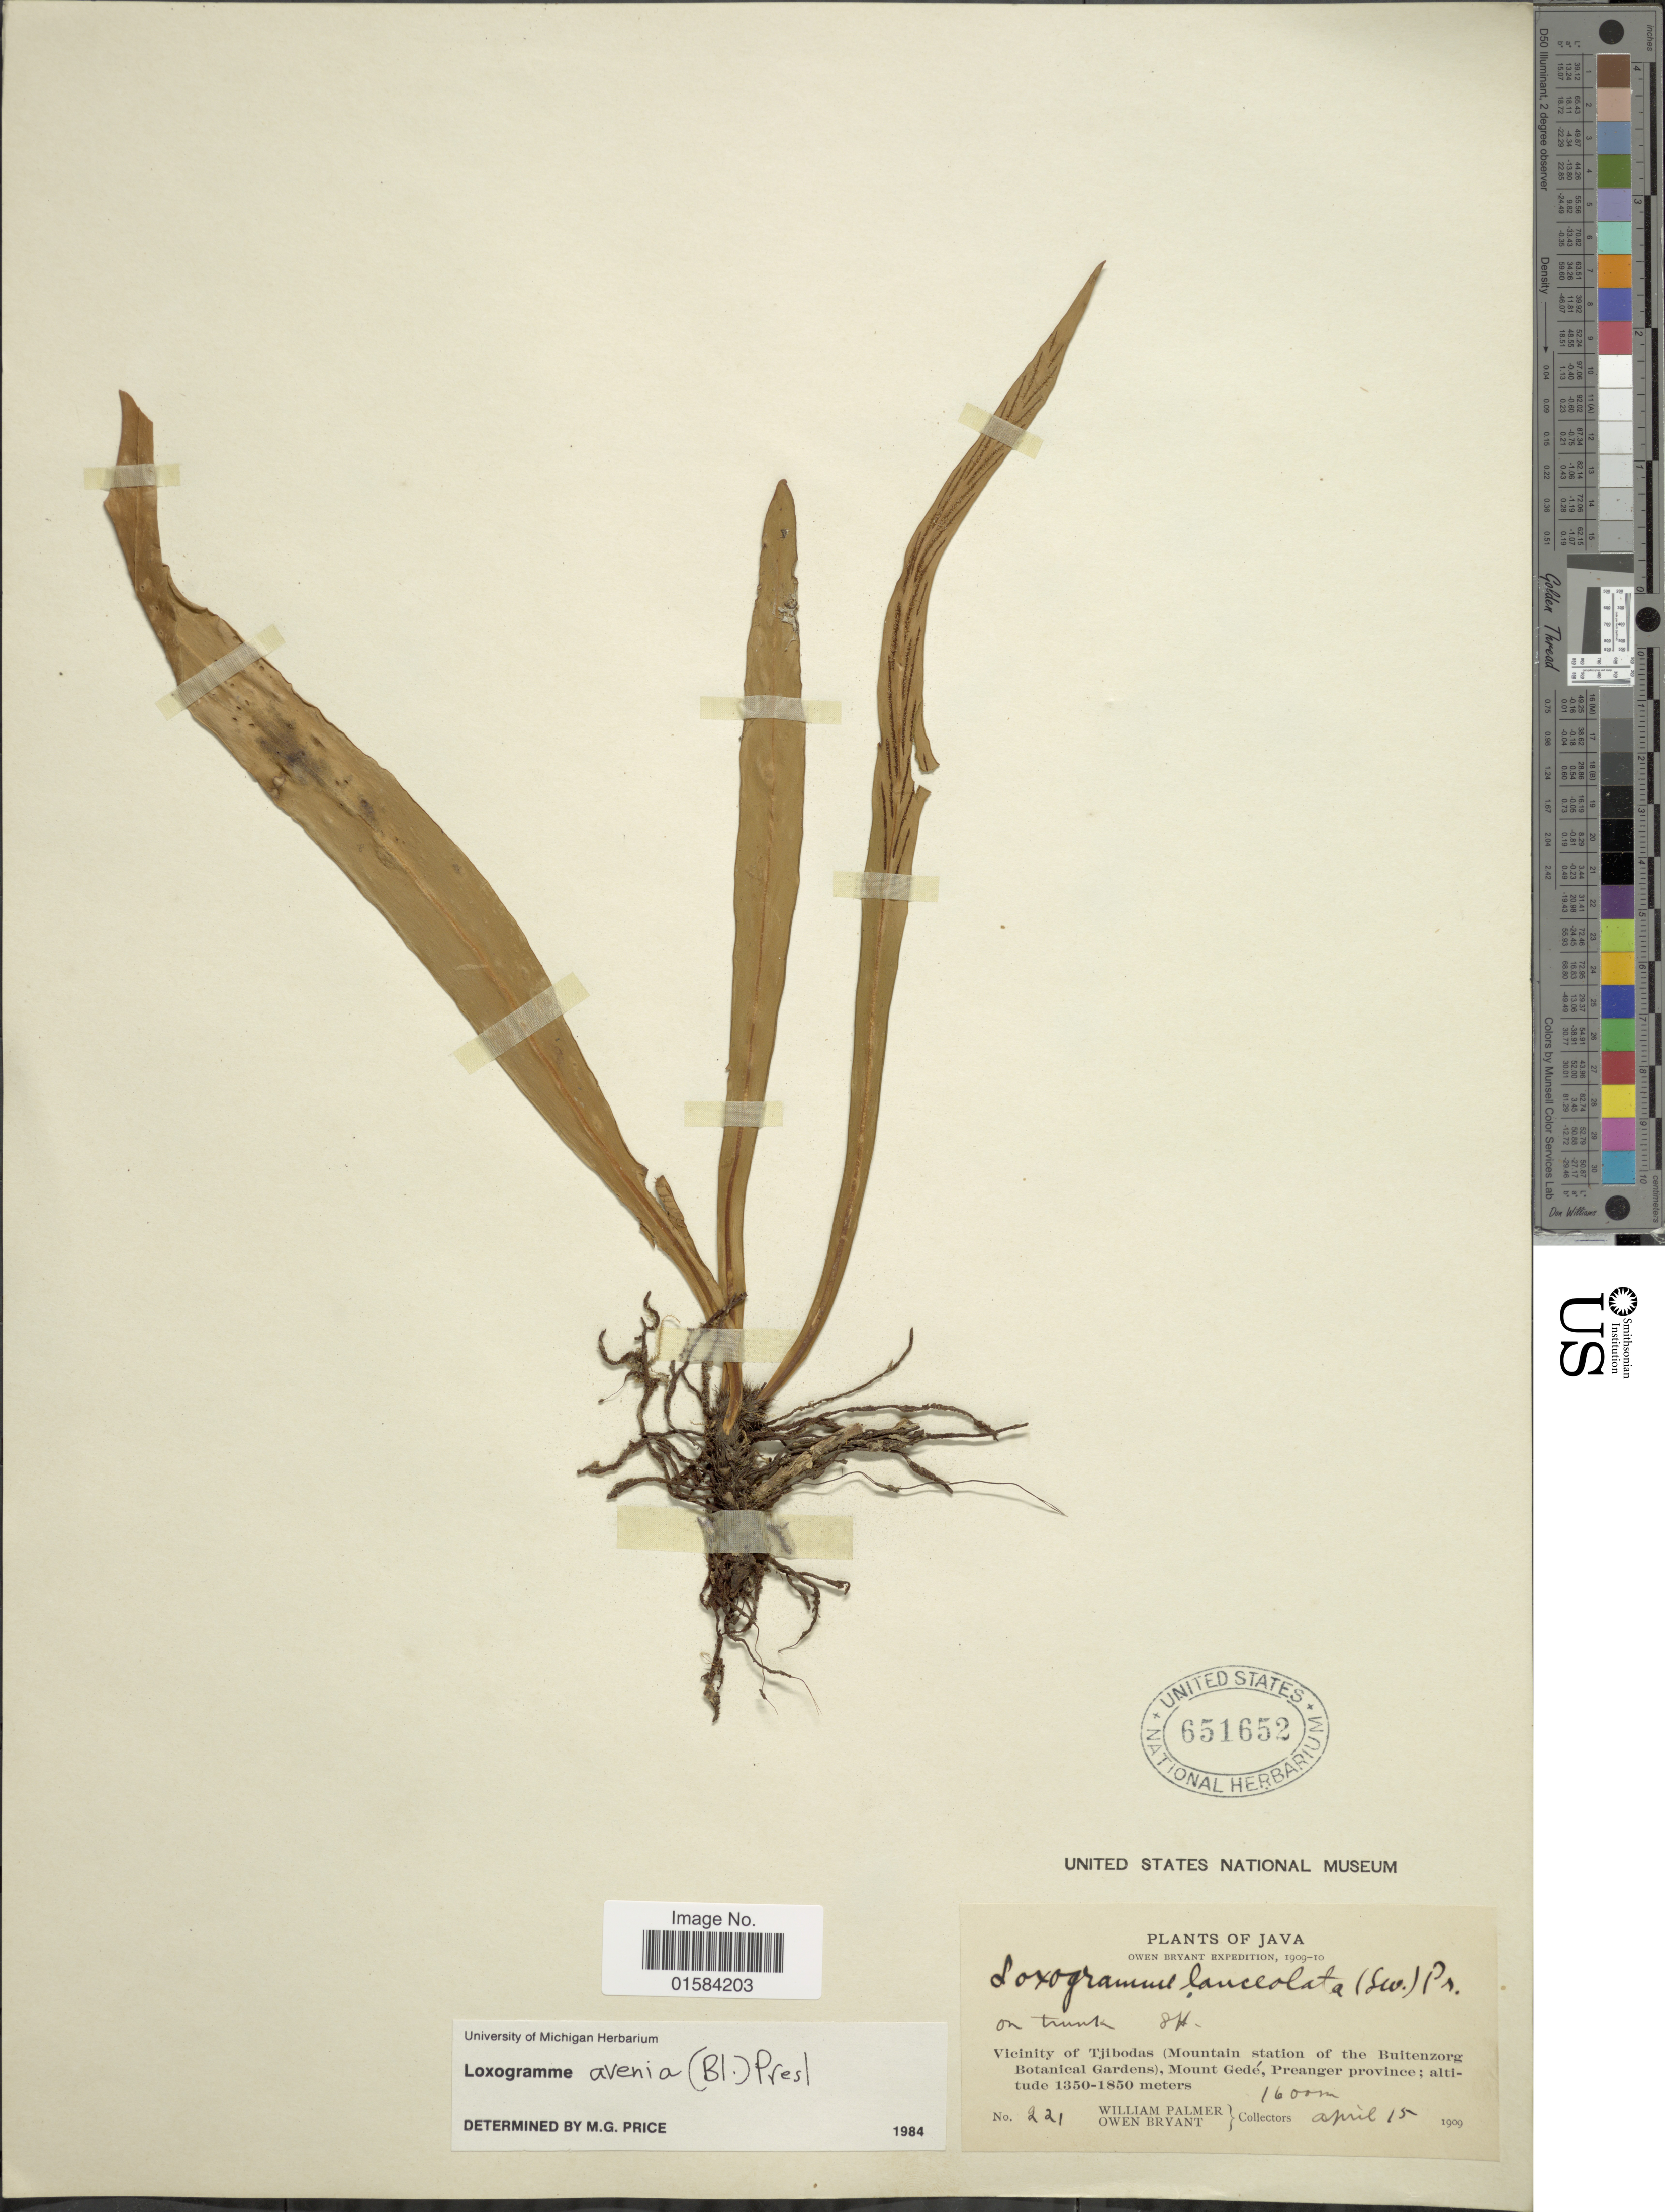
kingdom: Plantae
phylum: Tracheophyta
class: Polypodiopsida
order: Polypodiales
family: Polypodiaceae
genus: Loxogramme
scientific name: Loxogramme avenia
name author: (Blume) C. Presl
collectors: W. Palmer & O. Bryant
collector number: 221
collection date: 1909-04-15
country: Indonesia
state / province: Java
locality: Vicinity of Tjibodas (Mountain station of the Buitenzorg Botanical Gardens), Mount Gede, Preanger province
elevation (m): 1600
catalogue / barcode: US 651652